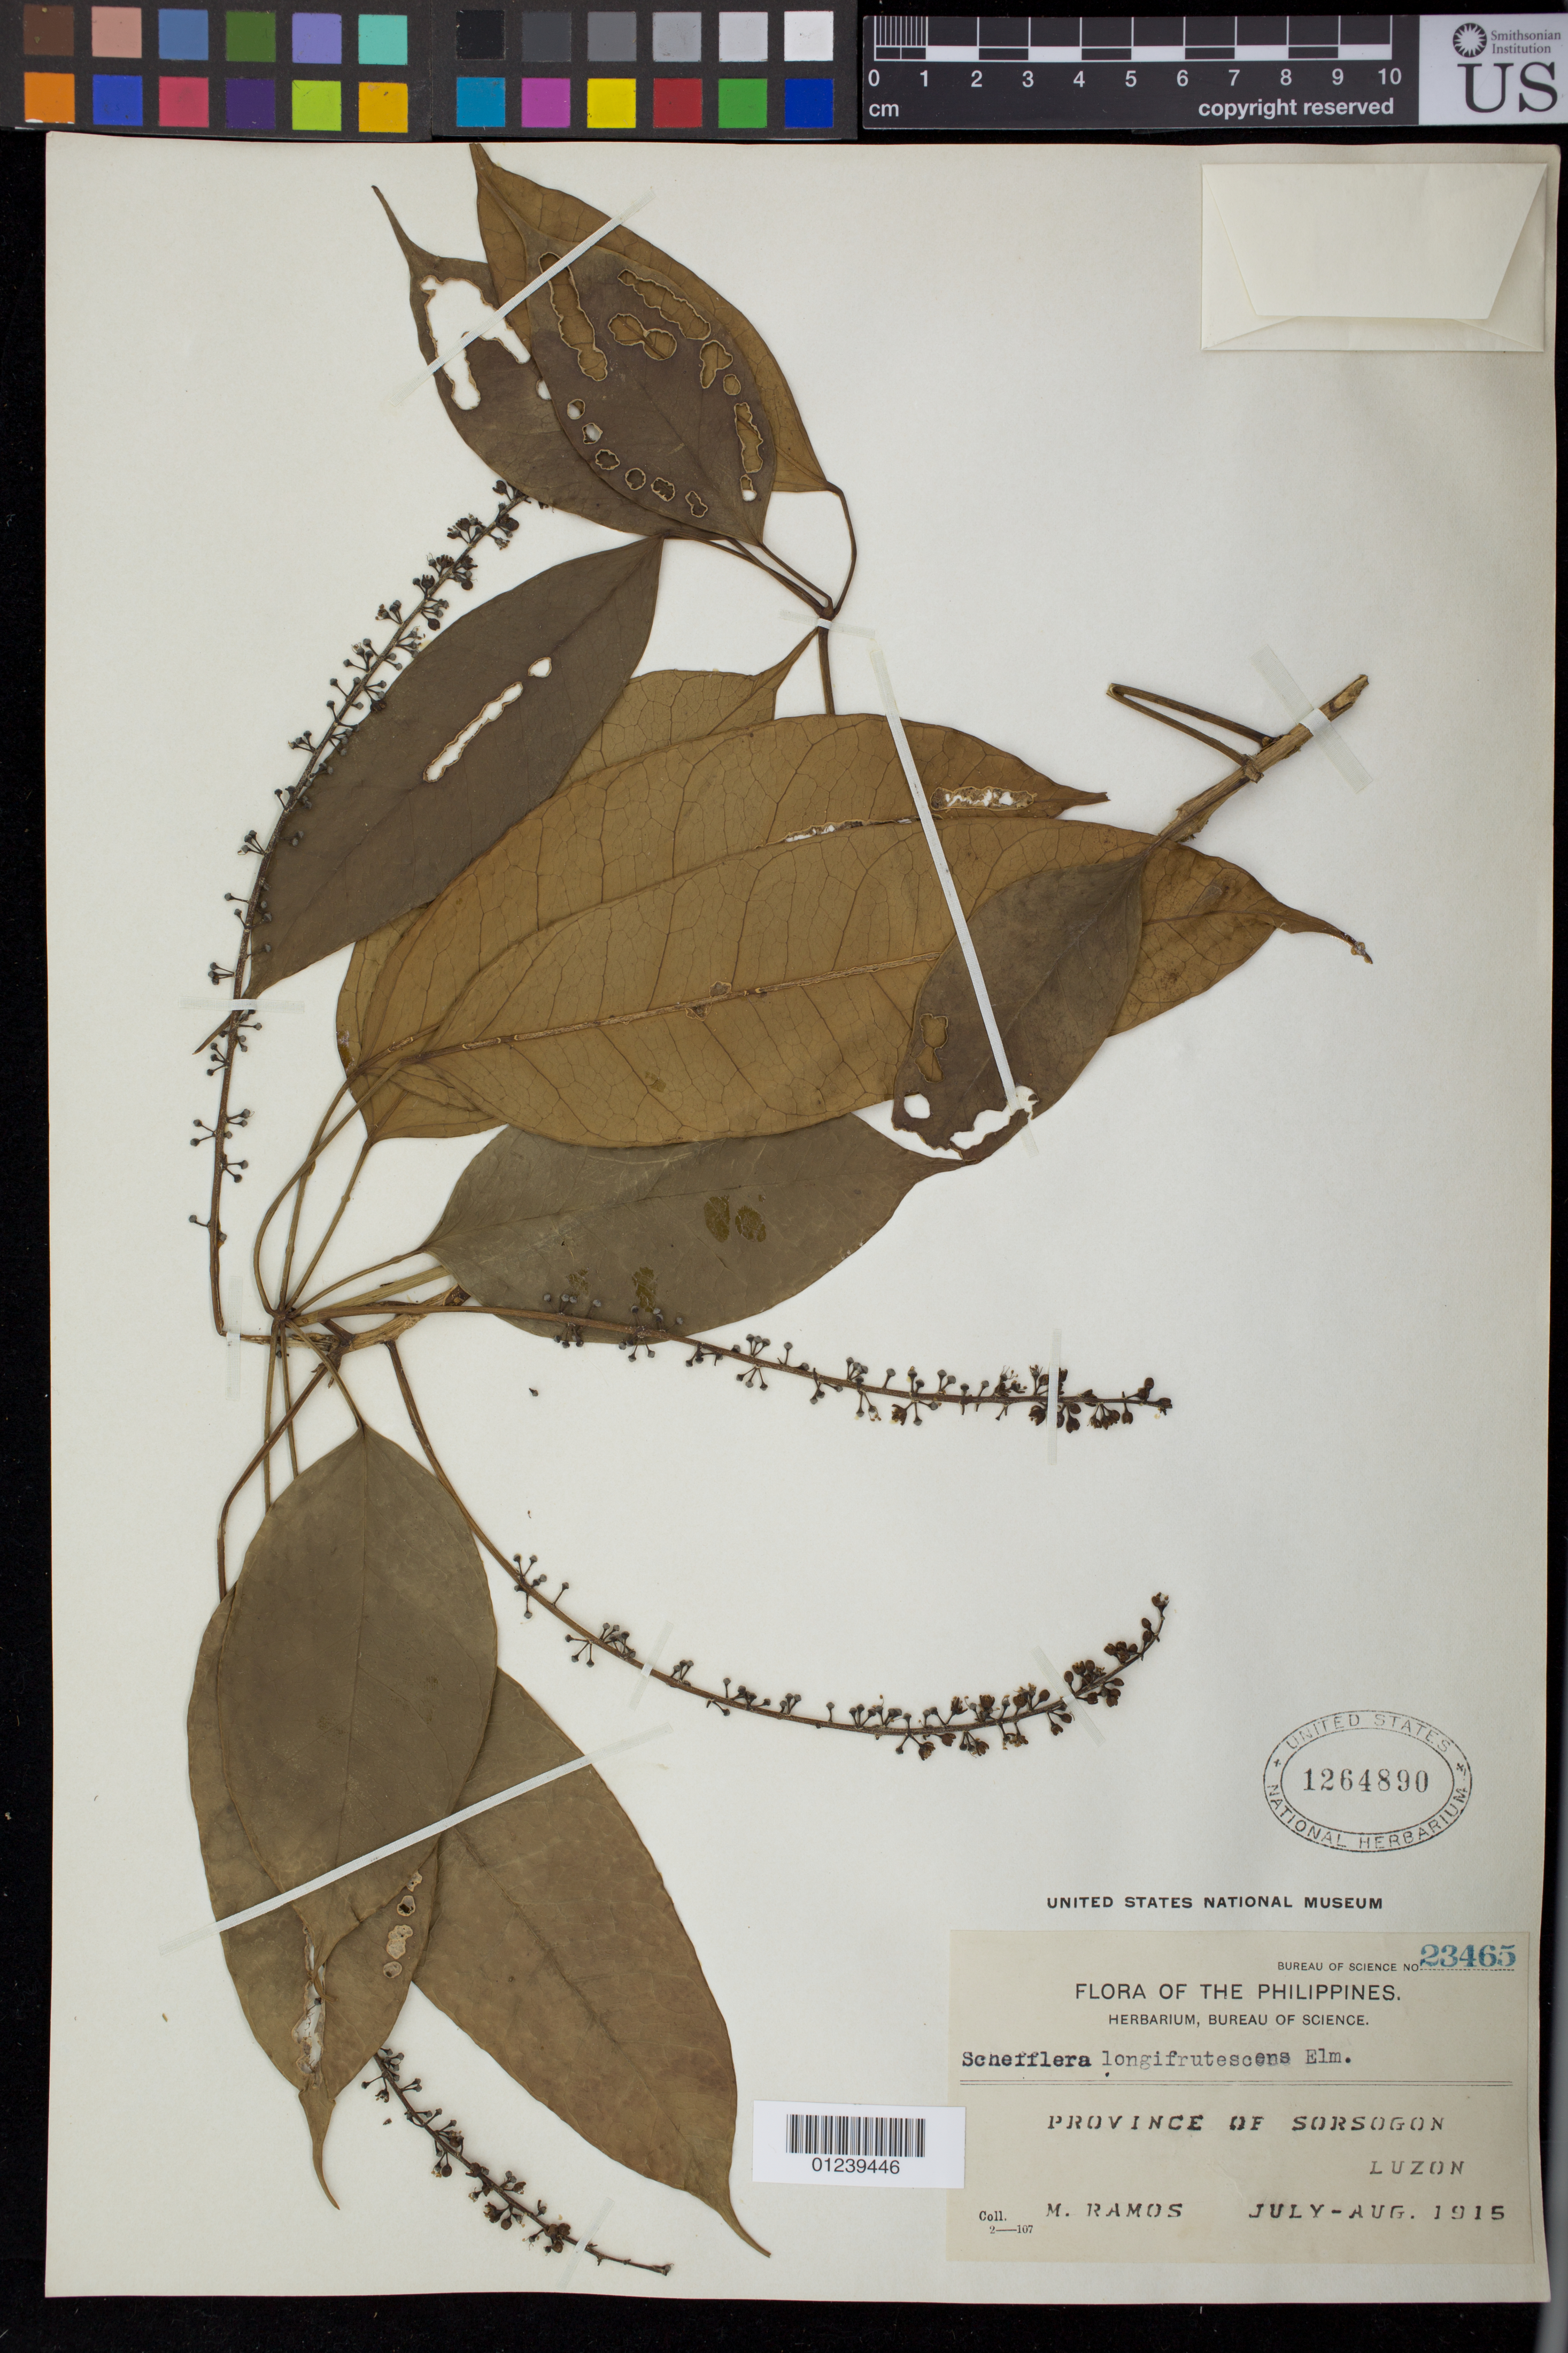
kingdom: Plantae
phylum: Tracheophyta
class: Magnoliopsida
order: Apiales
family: Araliaceae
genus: Schefflera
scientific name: Schefflera longifructescens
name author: Elmer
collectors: M. Ramos & M. Ramos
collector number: Bur. Sci. 23465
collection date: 1915-07/1915-08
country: Philippines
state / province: Bicol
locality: Province of Sorsogon, Luzon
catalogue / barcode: US 1264890